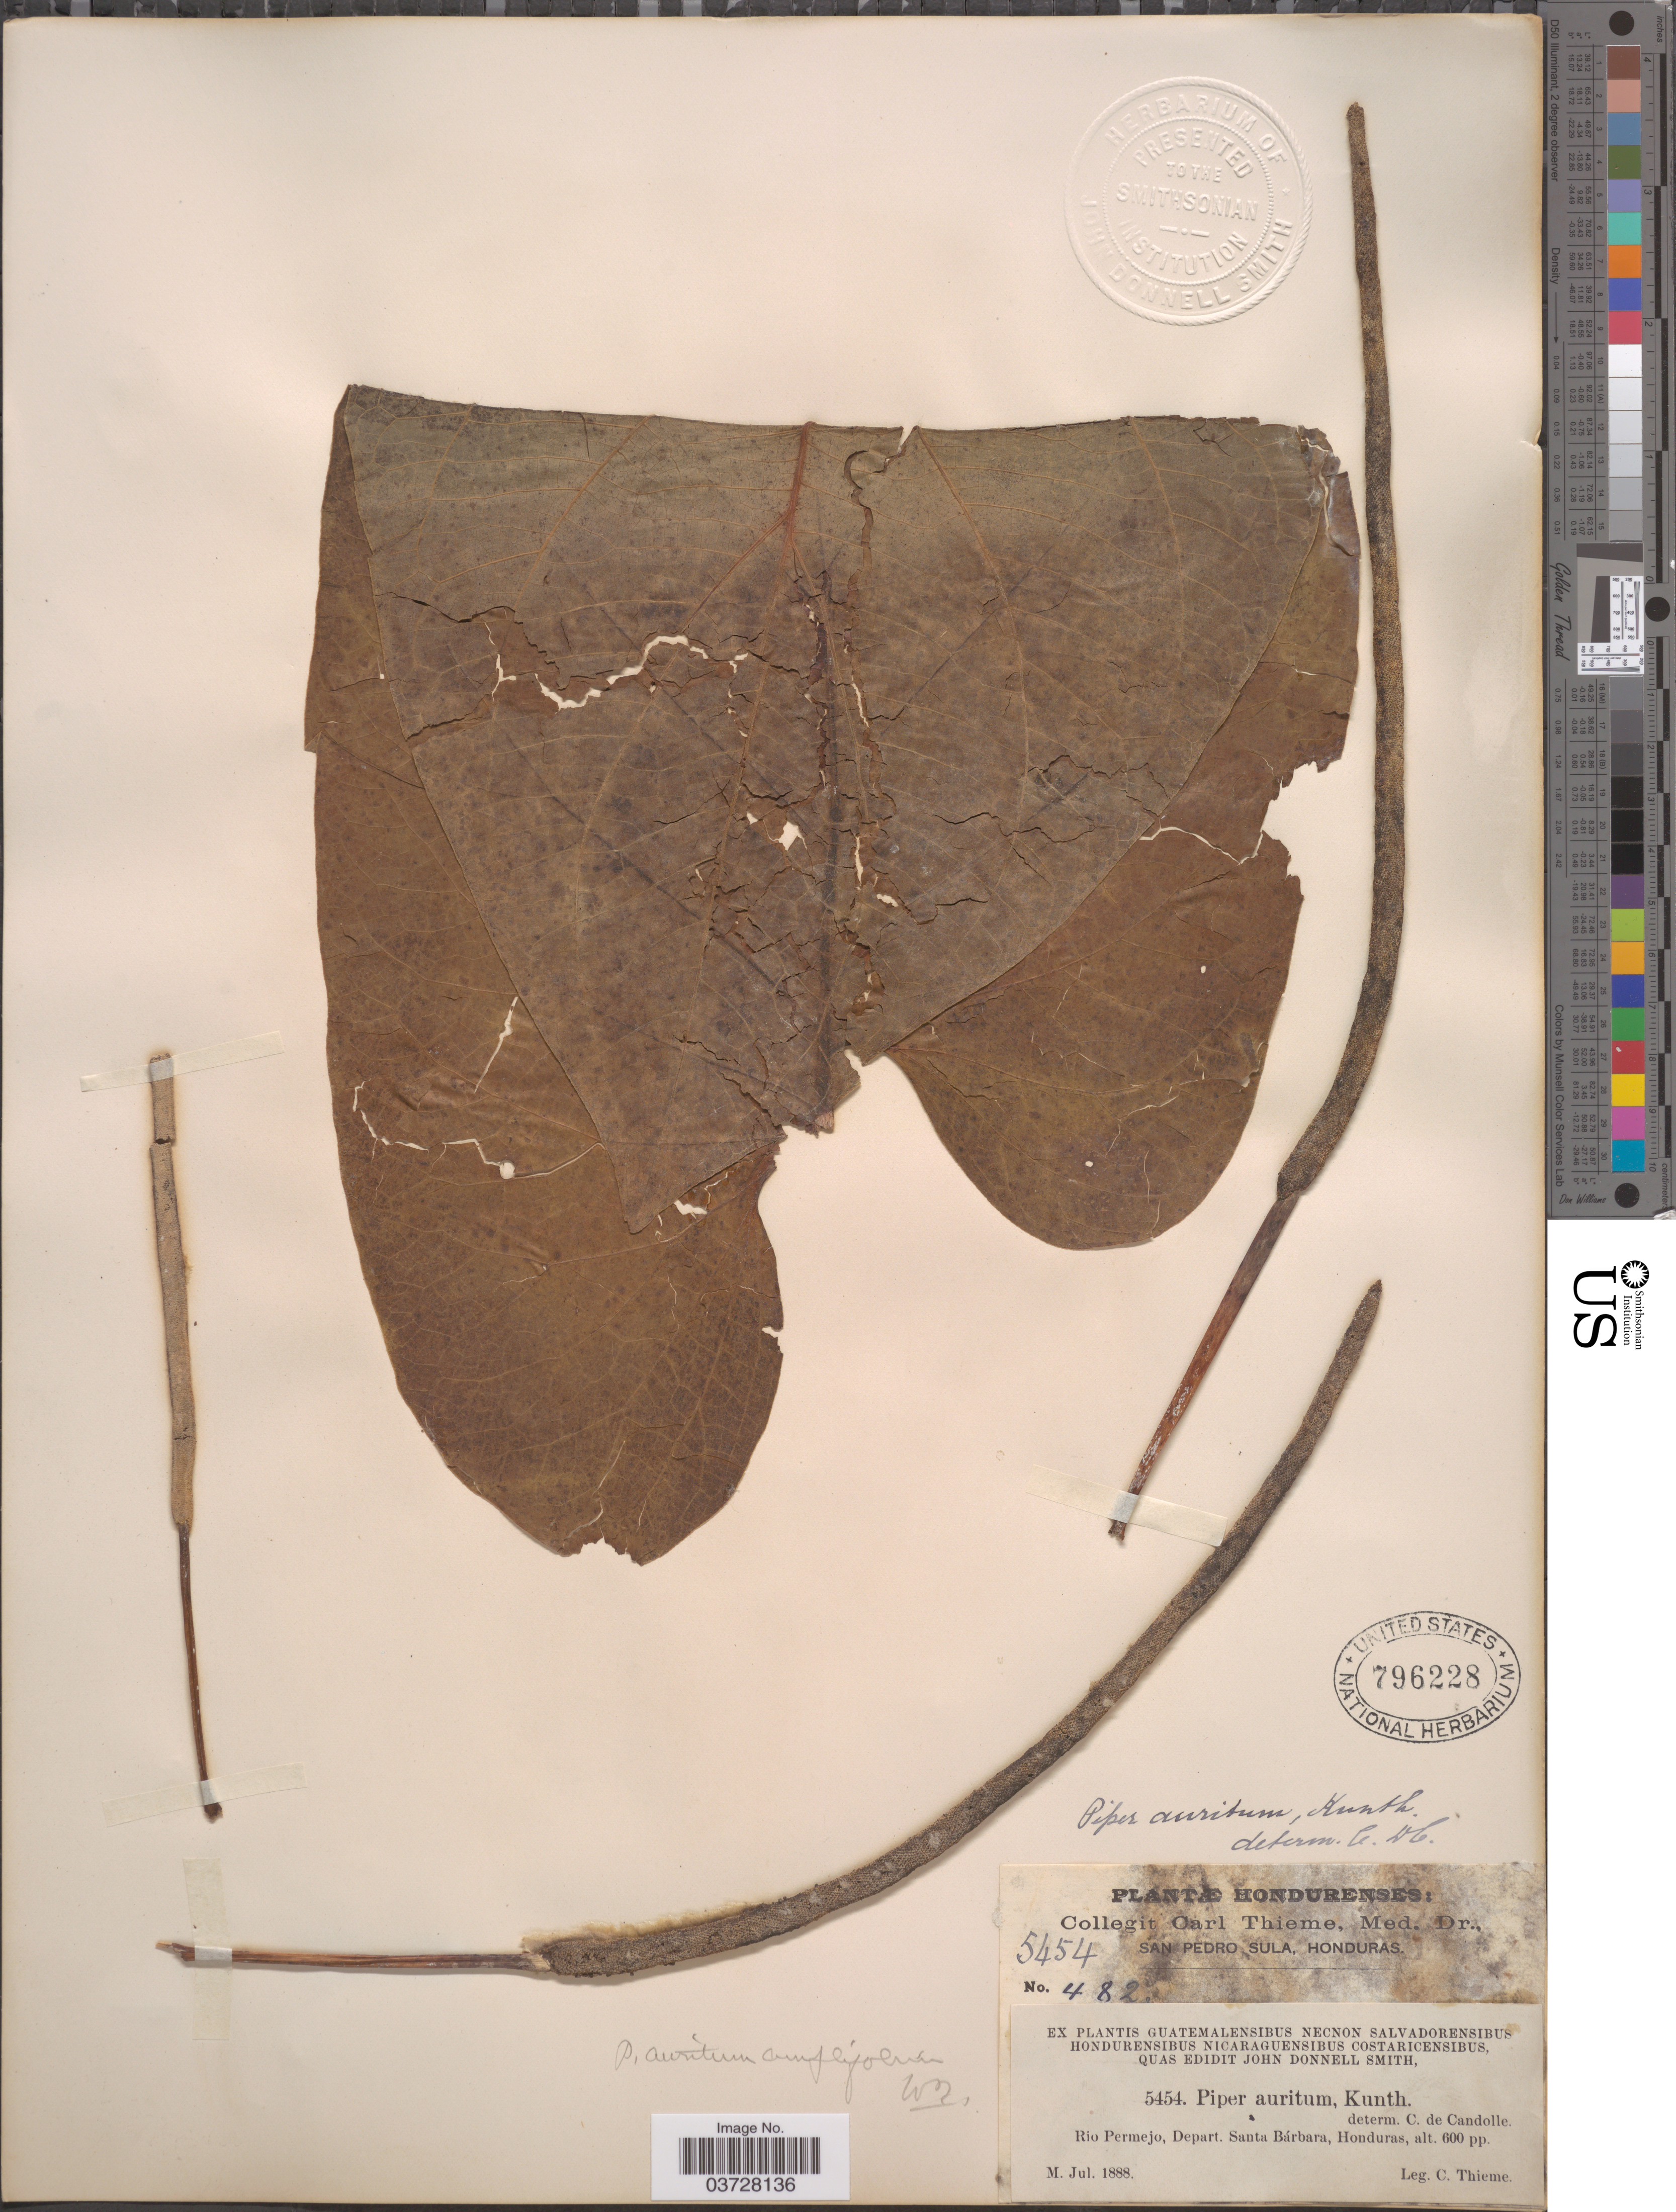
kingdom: Plantae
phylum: Tracheophyta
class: Magnoliopsida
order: Piperales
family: Piperaceae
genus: Piper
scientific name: Piper auritum var. amplifolium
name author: C. DC.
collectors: C. Thieme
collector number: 5454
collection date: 1888-07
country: Honduras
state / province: Santa Barbara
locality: Rio Permejo, Depart. Santa Bárbara.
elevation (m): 183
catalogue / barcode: US 796228